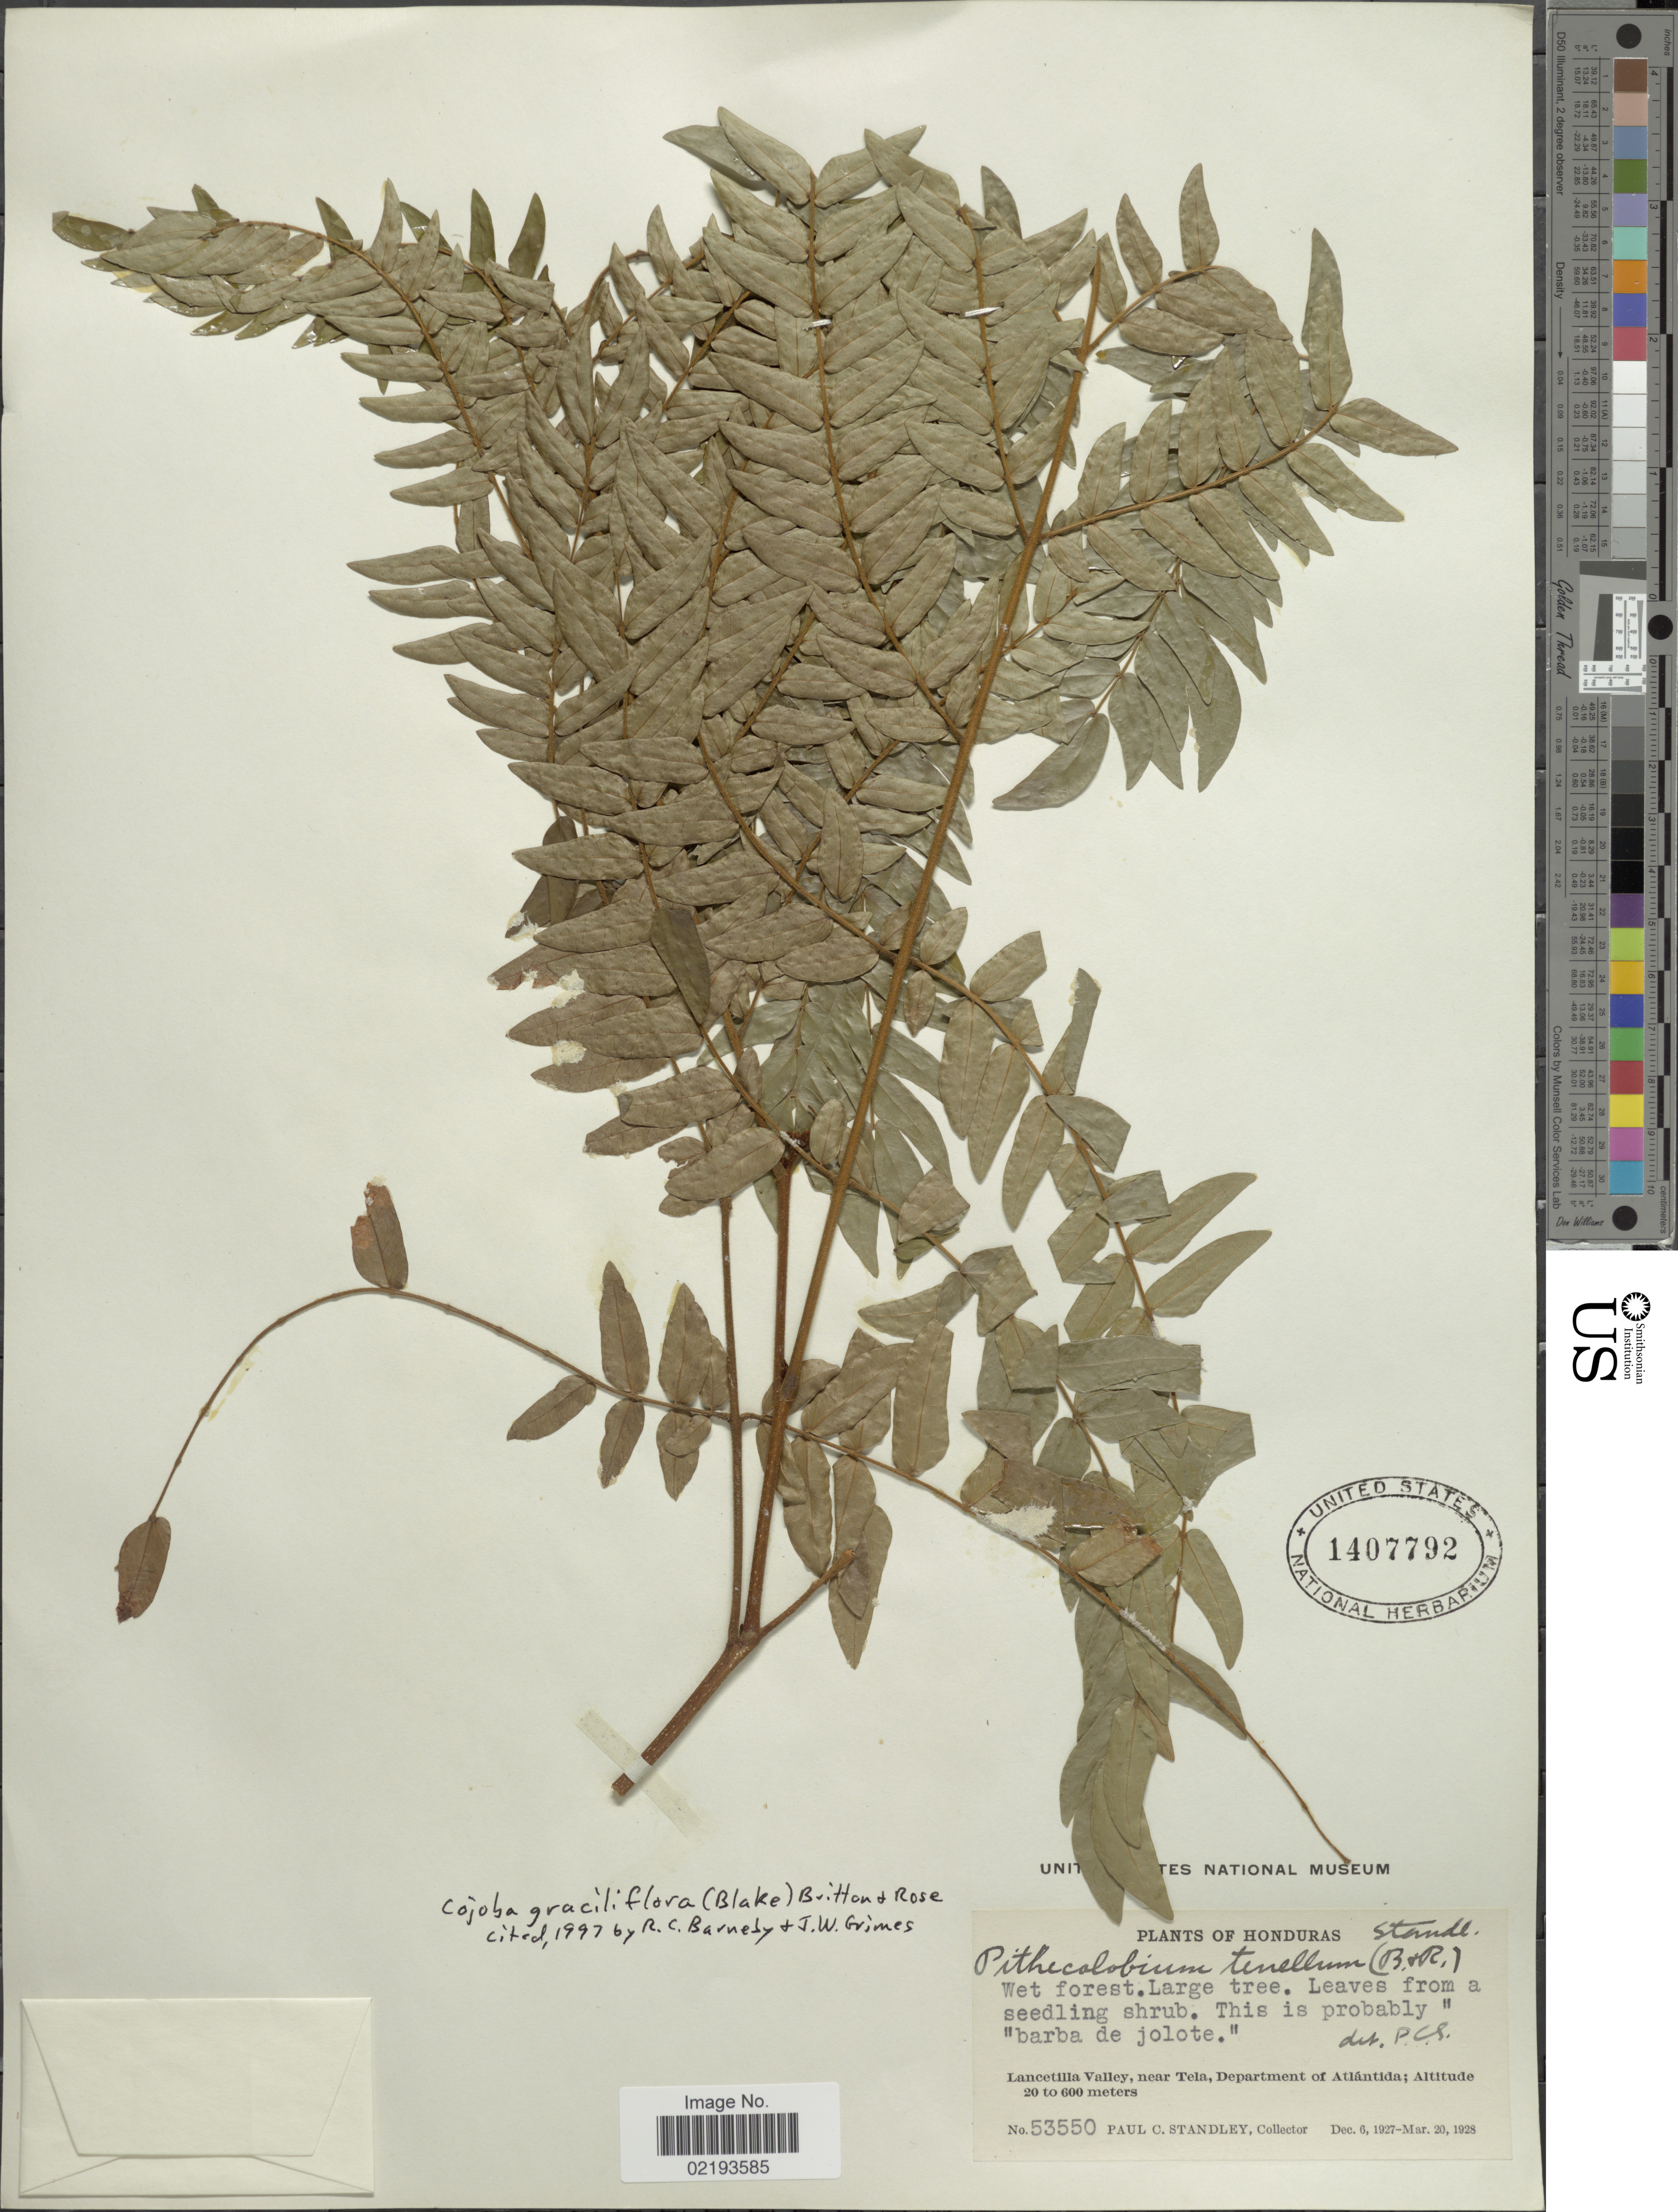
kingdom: Plantae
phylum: Tracheophyta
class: Magnoliopsida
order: Fabales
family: Fabaceae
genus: Cojoba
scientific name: Cojoba graciliflora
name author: (S.F. Blake) Britton & Rose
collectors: P. C. Standley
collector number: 53550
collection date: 1927-12-06/1928-03-20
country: Honduras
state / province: Atlántida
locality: Wet forest, Lancetilla Valley, near Tela, Department of Atlántida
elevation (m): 20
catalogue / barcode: US 1407792